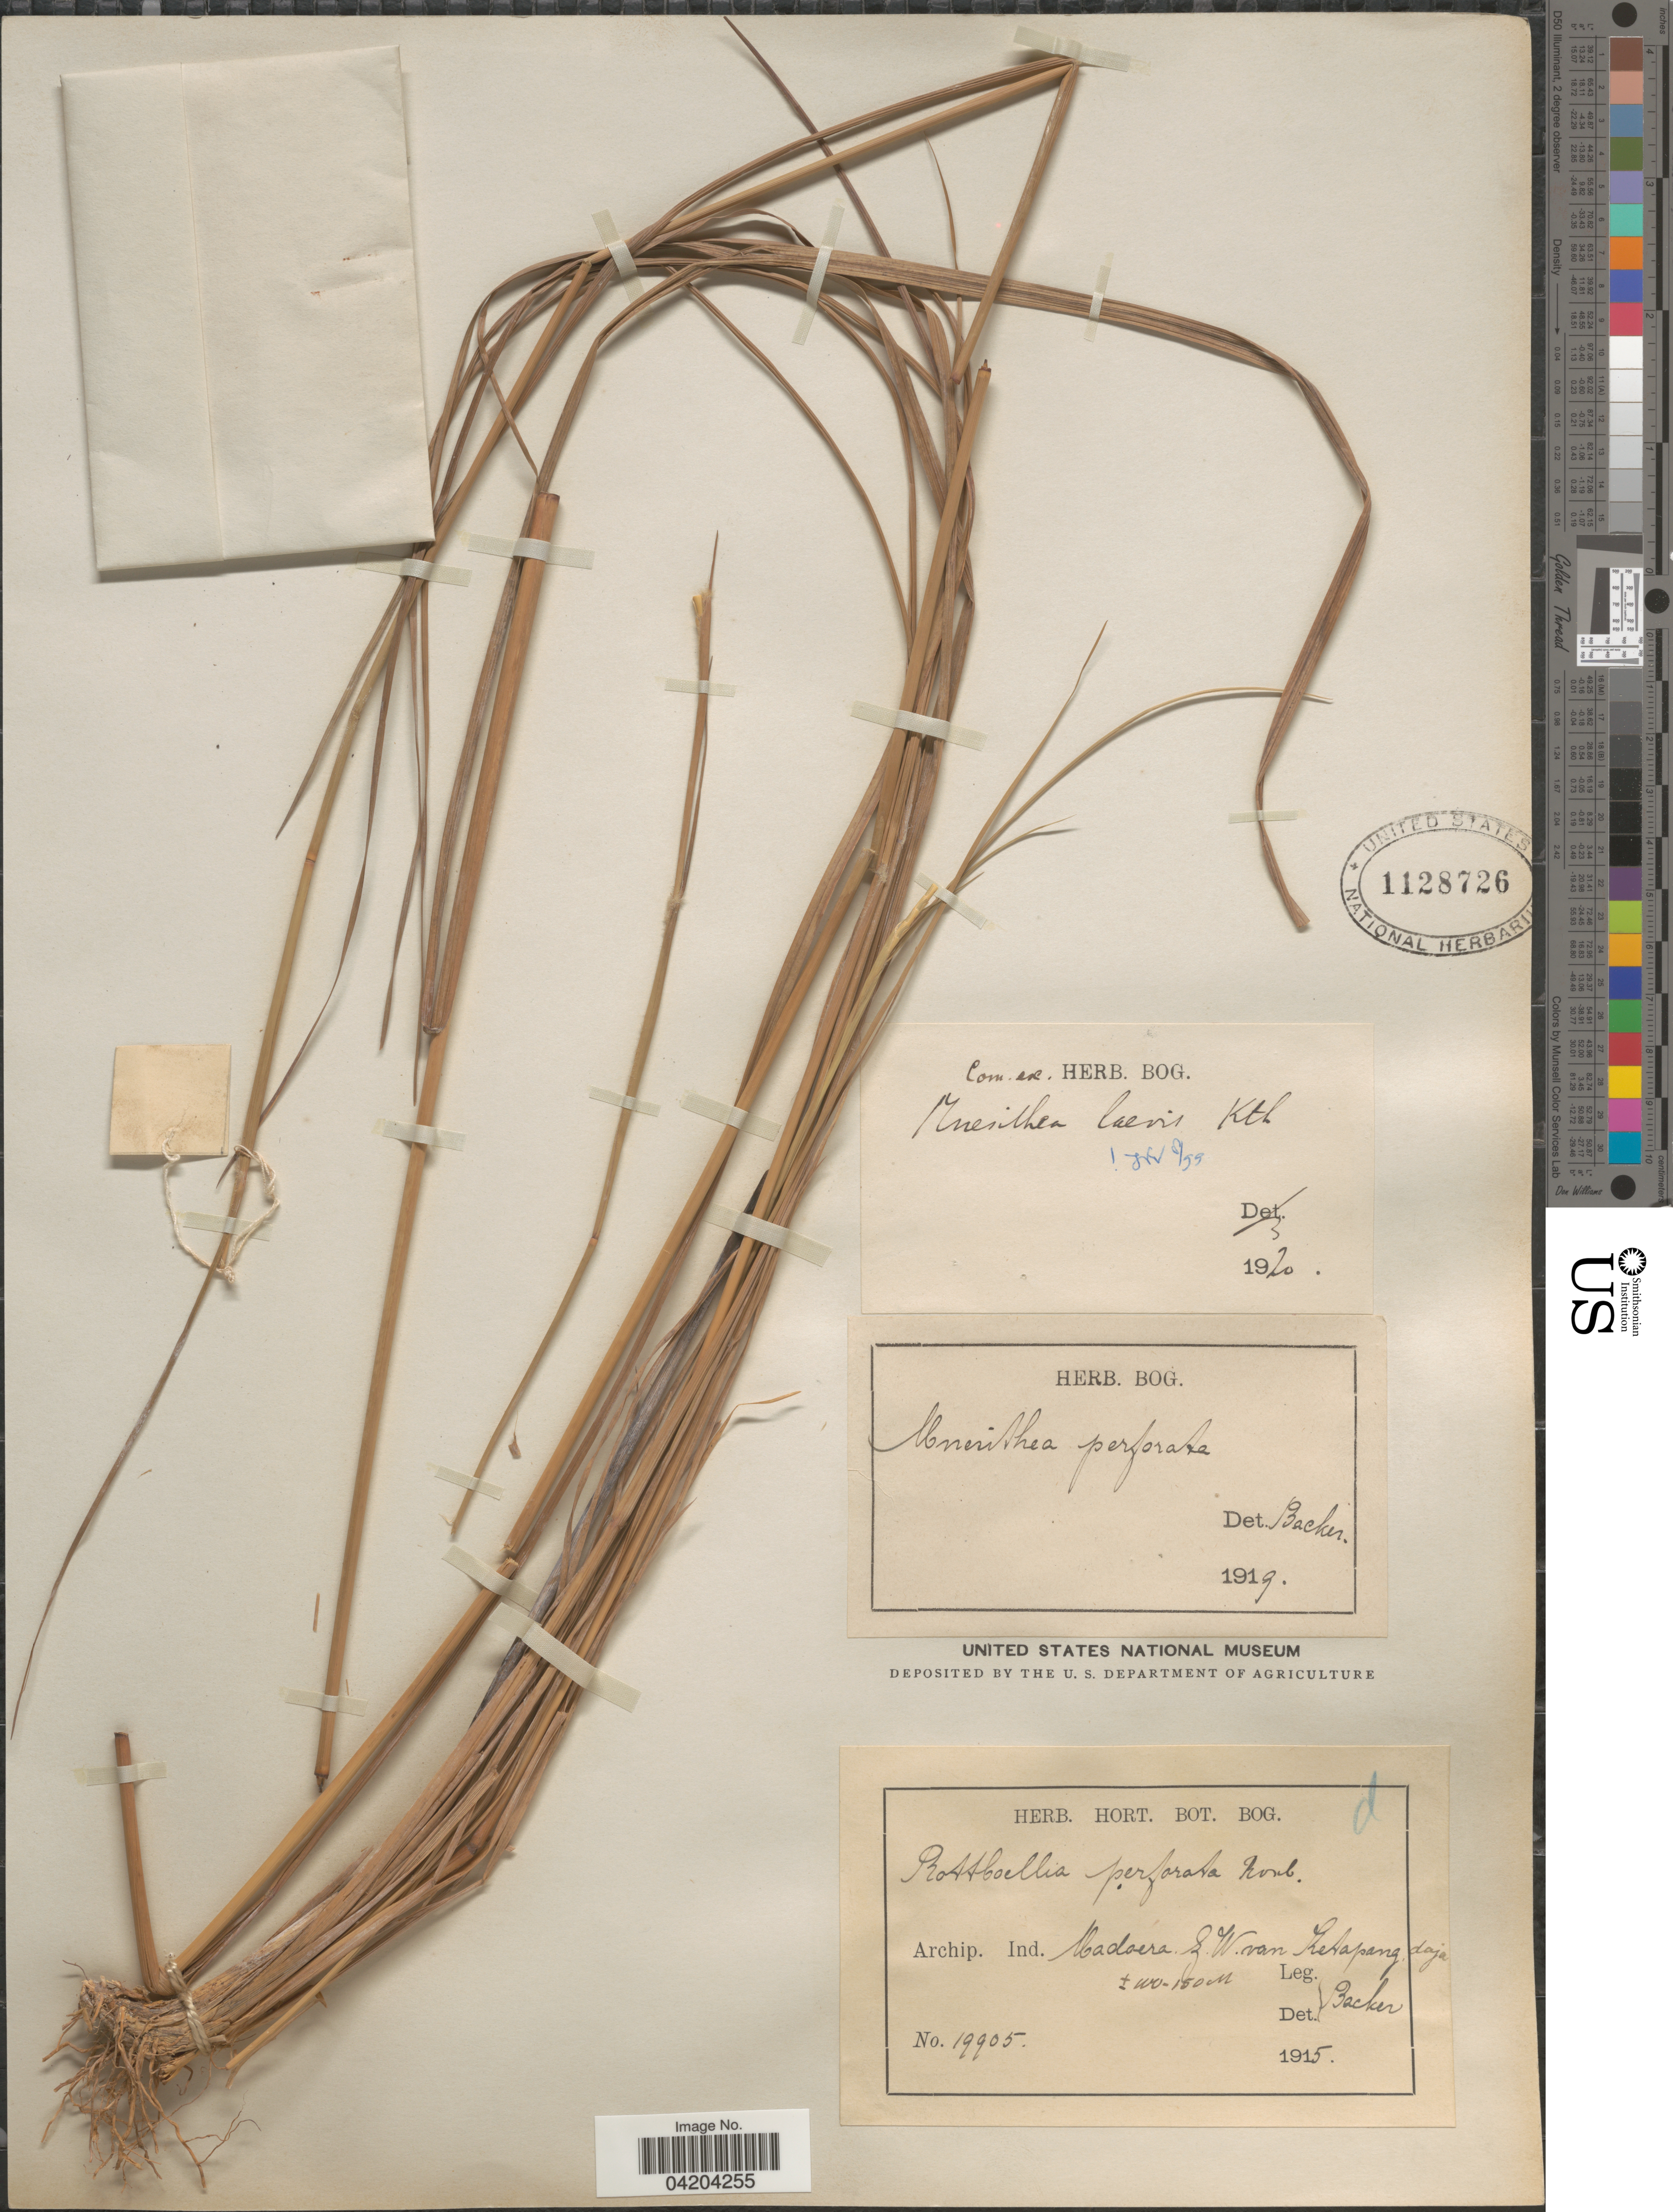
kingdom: Plantae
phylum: Tracheophyta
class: Liliopsida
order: Poales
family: Poaceae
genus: Mnesithea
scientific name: Mnesithea laevis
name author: (Retz.) Kunth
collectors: Backer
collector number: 19905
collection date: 1915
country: Indonesia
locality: Archip. Ind. Madoera. Z. W. van Ketapang daja.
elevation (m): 100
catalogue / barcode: US 1128726